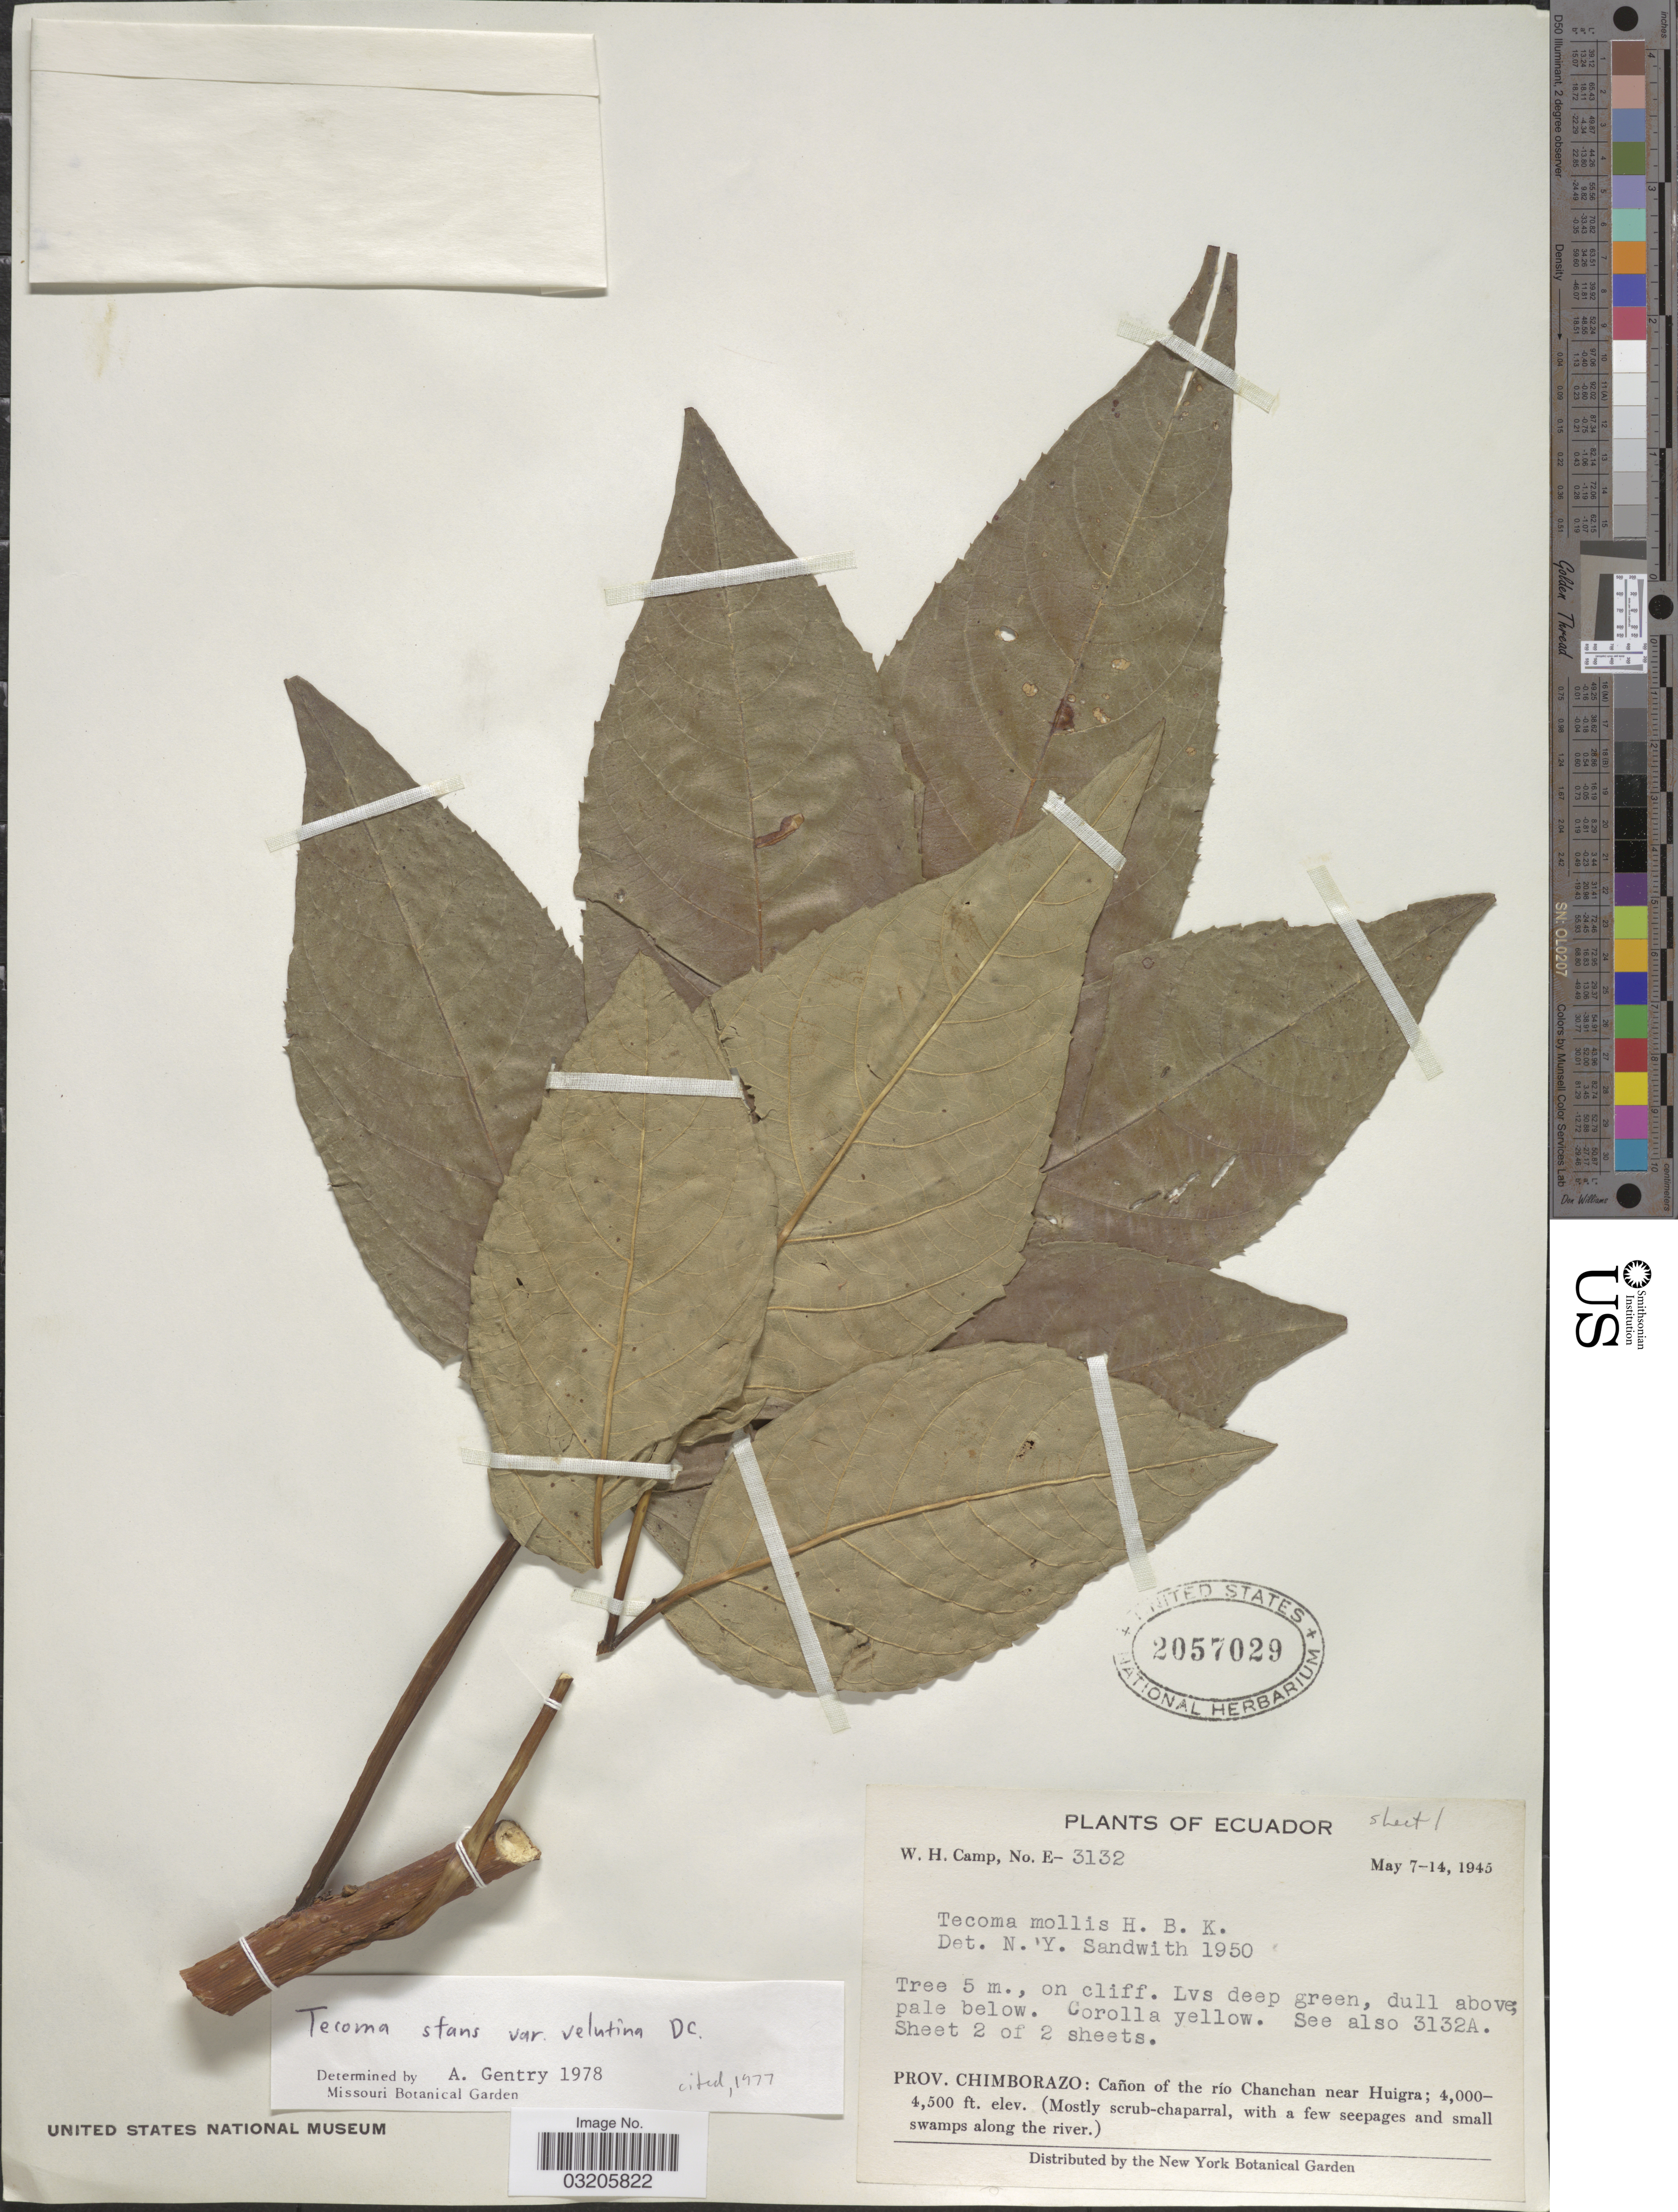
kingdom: Plantae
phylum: Tracheophyta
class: Magnoliopsida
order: Lamiales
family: Bignoniaceae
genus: Tecoma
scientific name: Tecoma stans var. velutina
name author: DC.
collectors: W. H. Camp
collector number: E-3132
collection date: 1945-05-07/1945-05-14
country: Ecuador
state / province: Chimborazo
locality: Cañon of the río Chanchan near Huigra.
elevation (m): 1219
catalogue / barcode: US 2057029